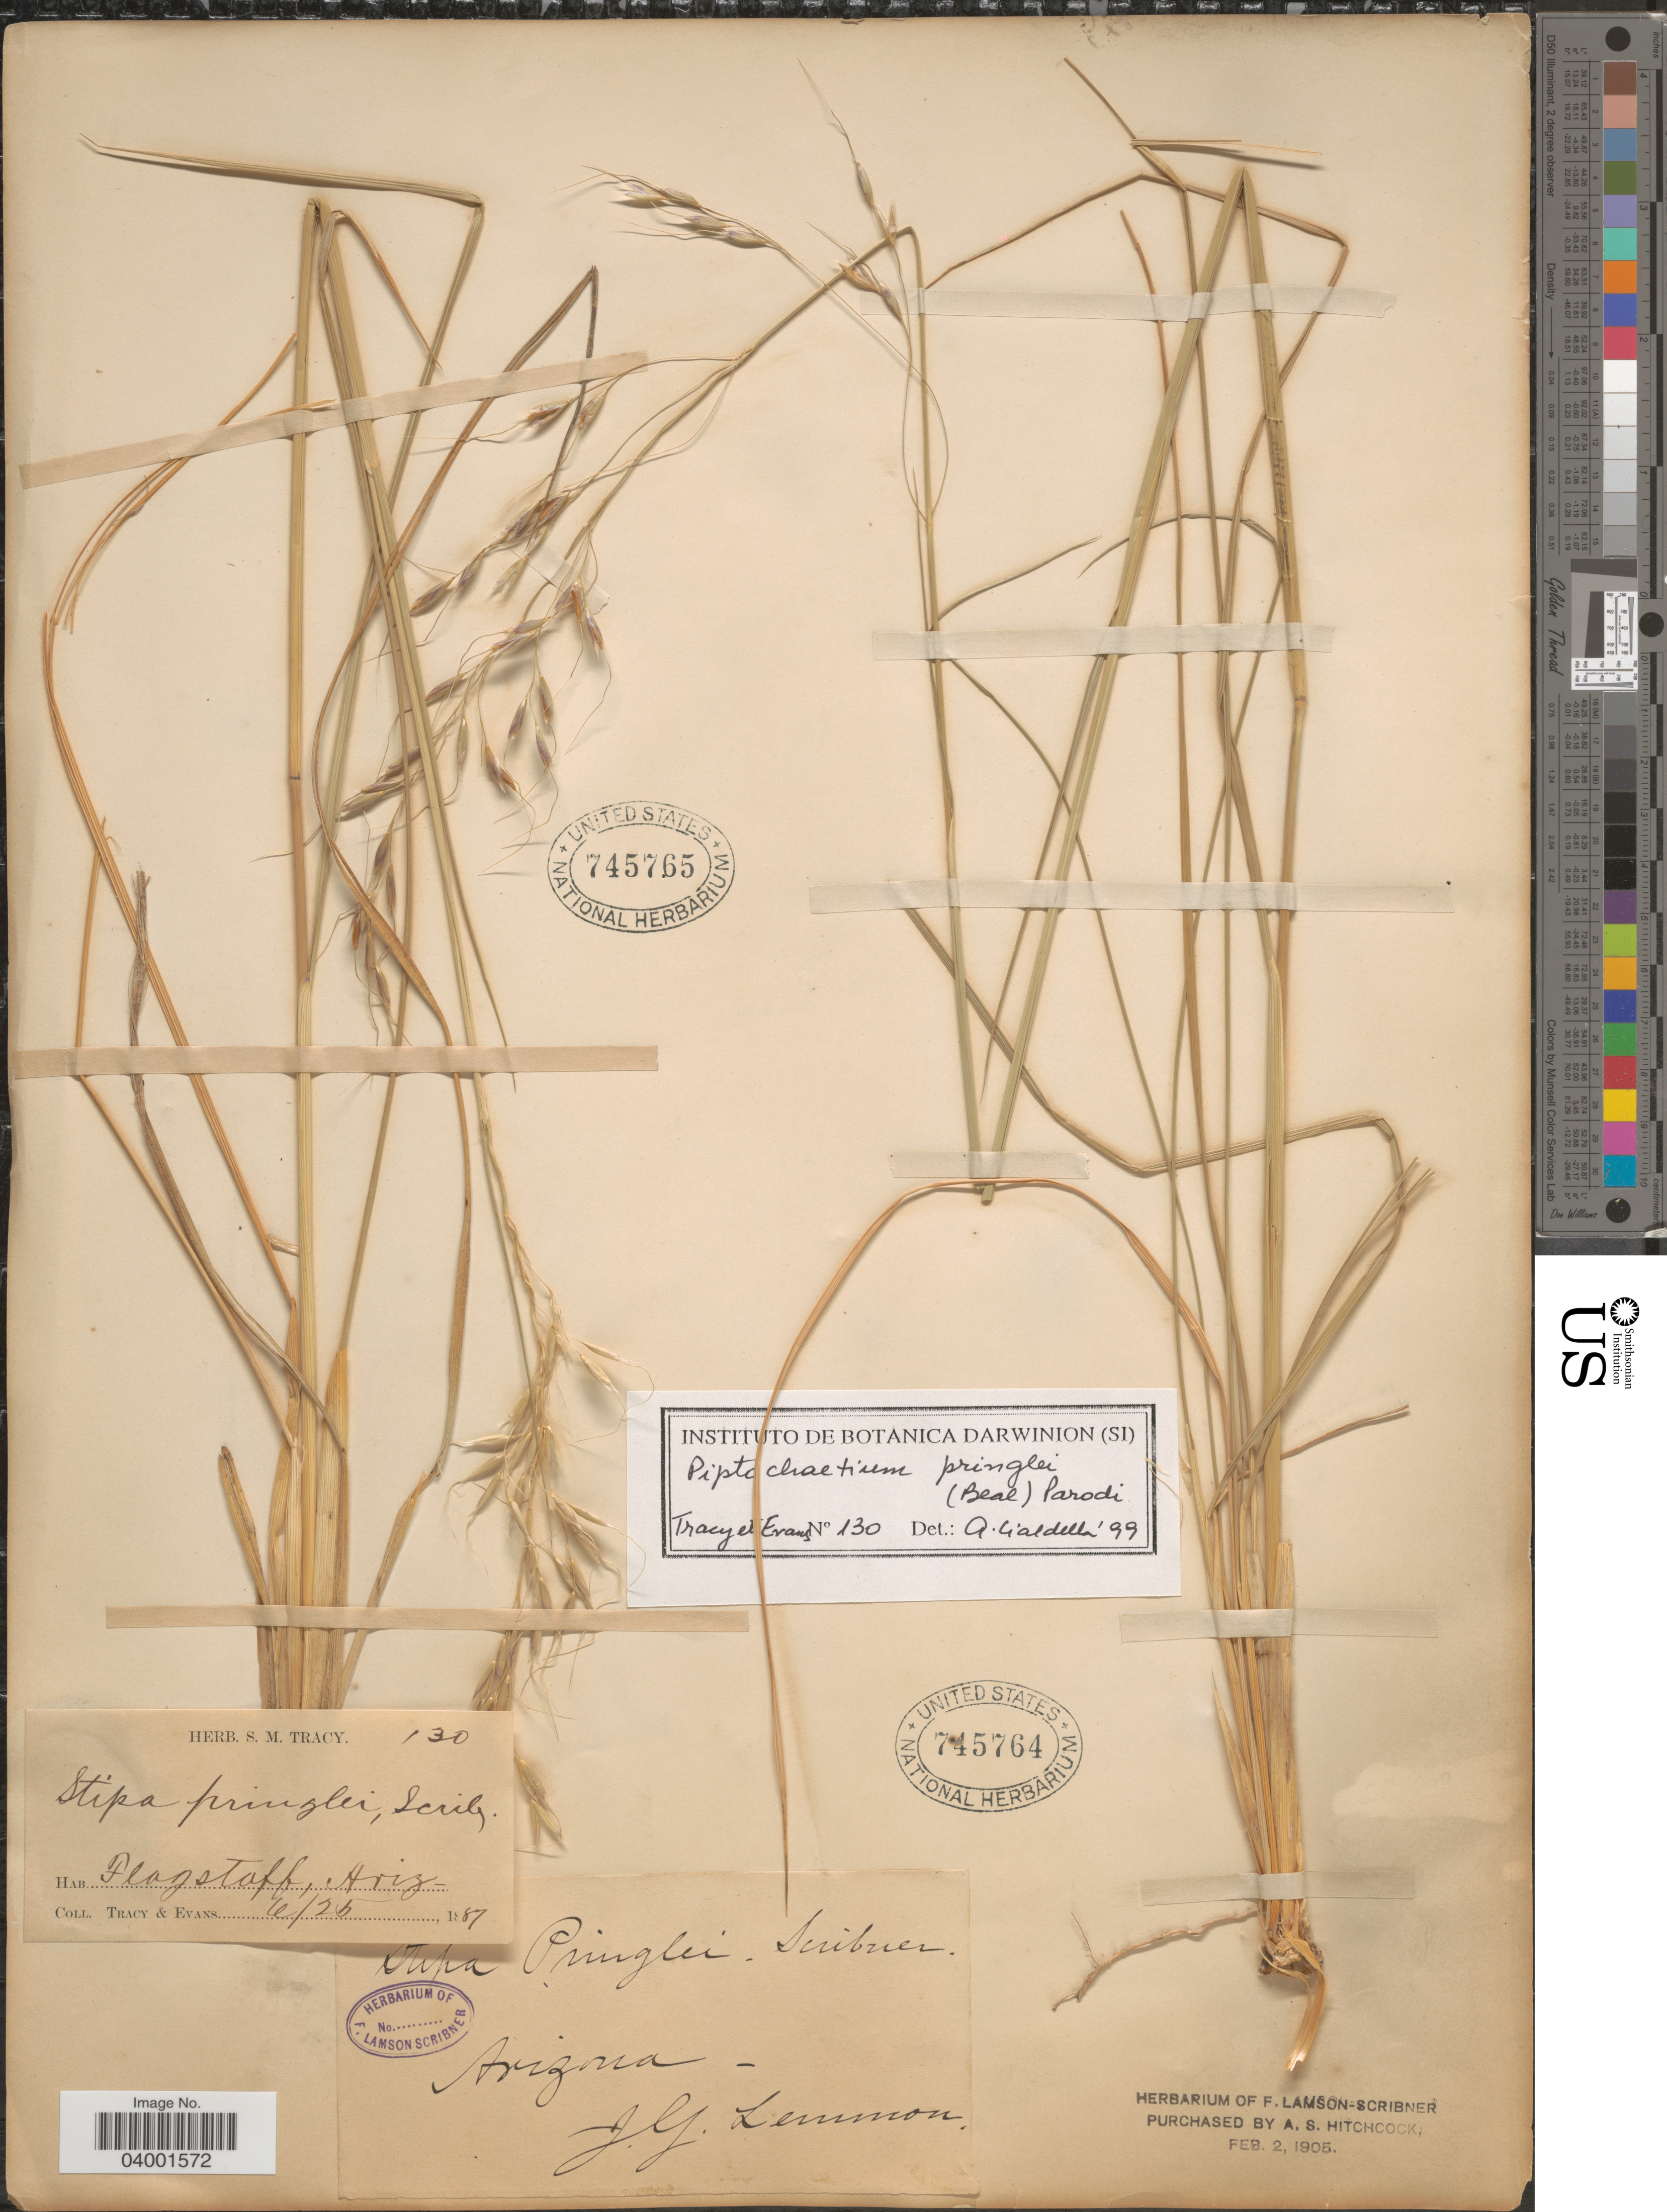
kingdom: Plantae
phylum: Tracheophyta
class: Liliopsida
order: Poales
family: Poaceae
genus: Piptochaetium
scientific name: Piptochaetium pringlei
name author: (W.J. Beal) Parodi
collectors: S. M. Tracy & -- Evans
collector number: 130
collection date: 1887-06-25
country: United States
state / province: Arizona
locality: Flagstaff.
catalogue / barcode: US 745765